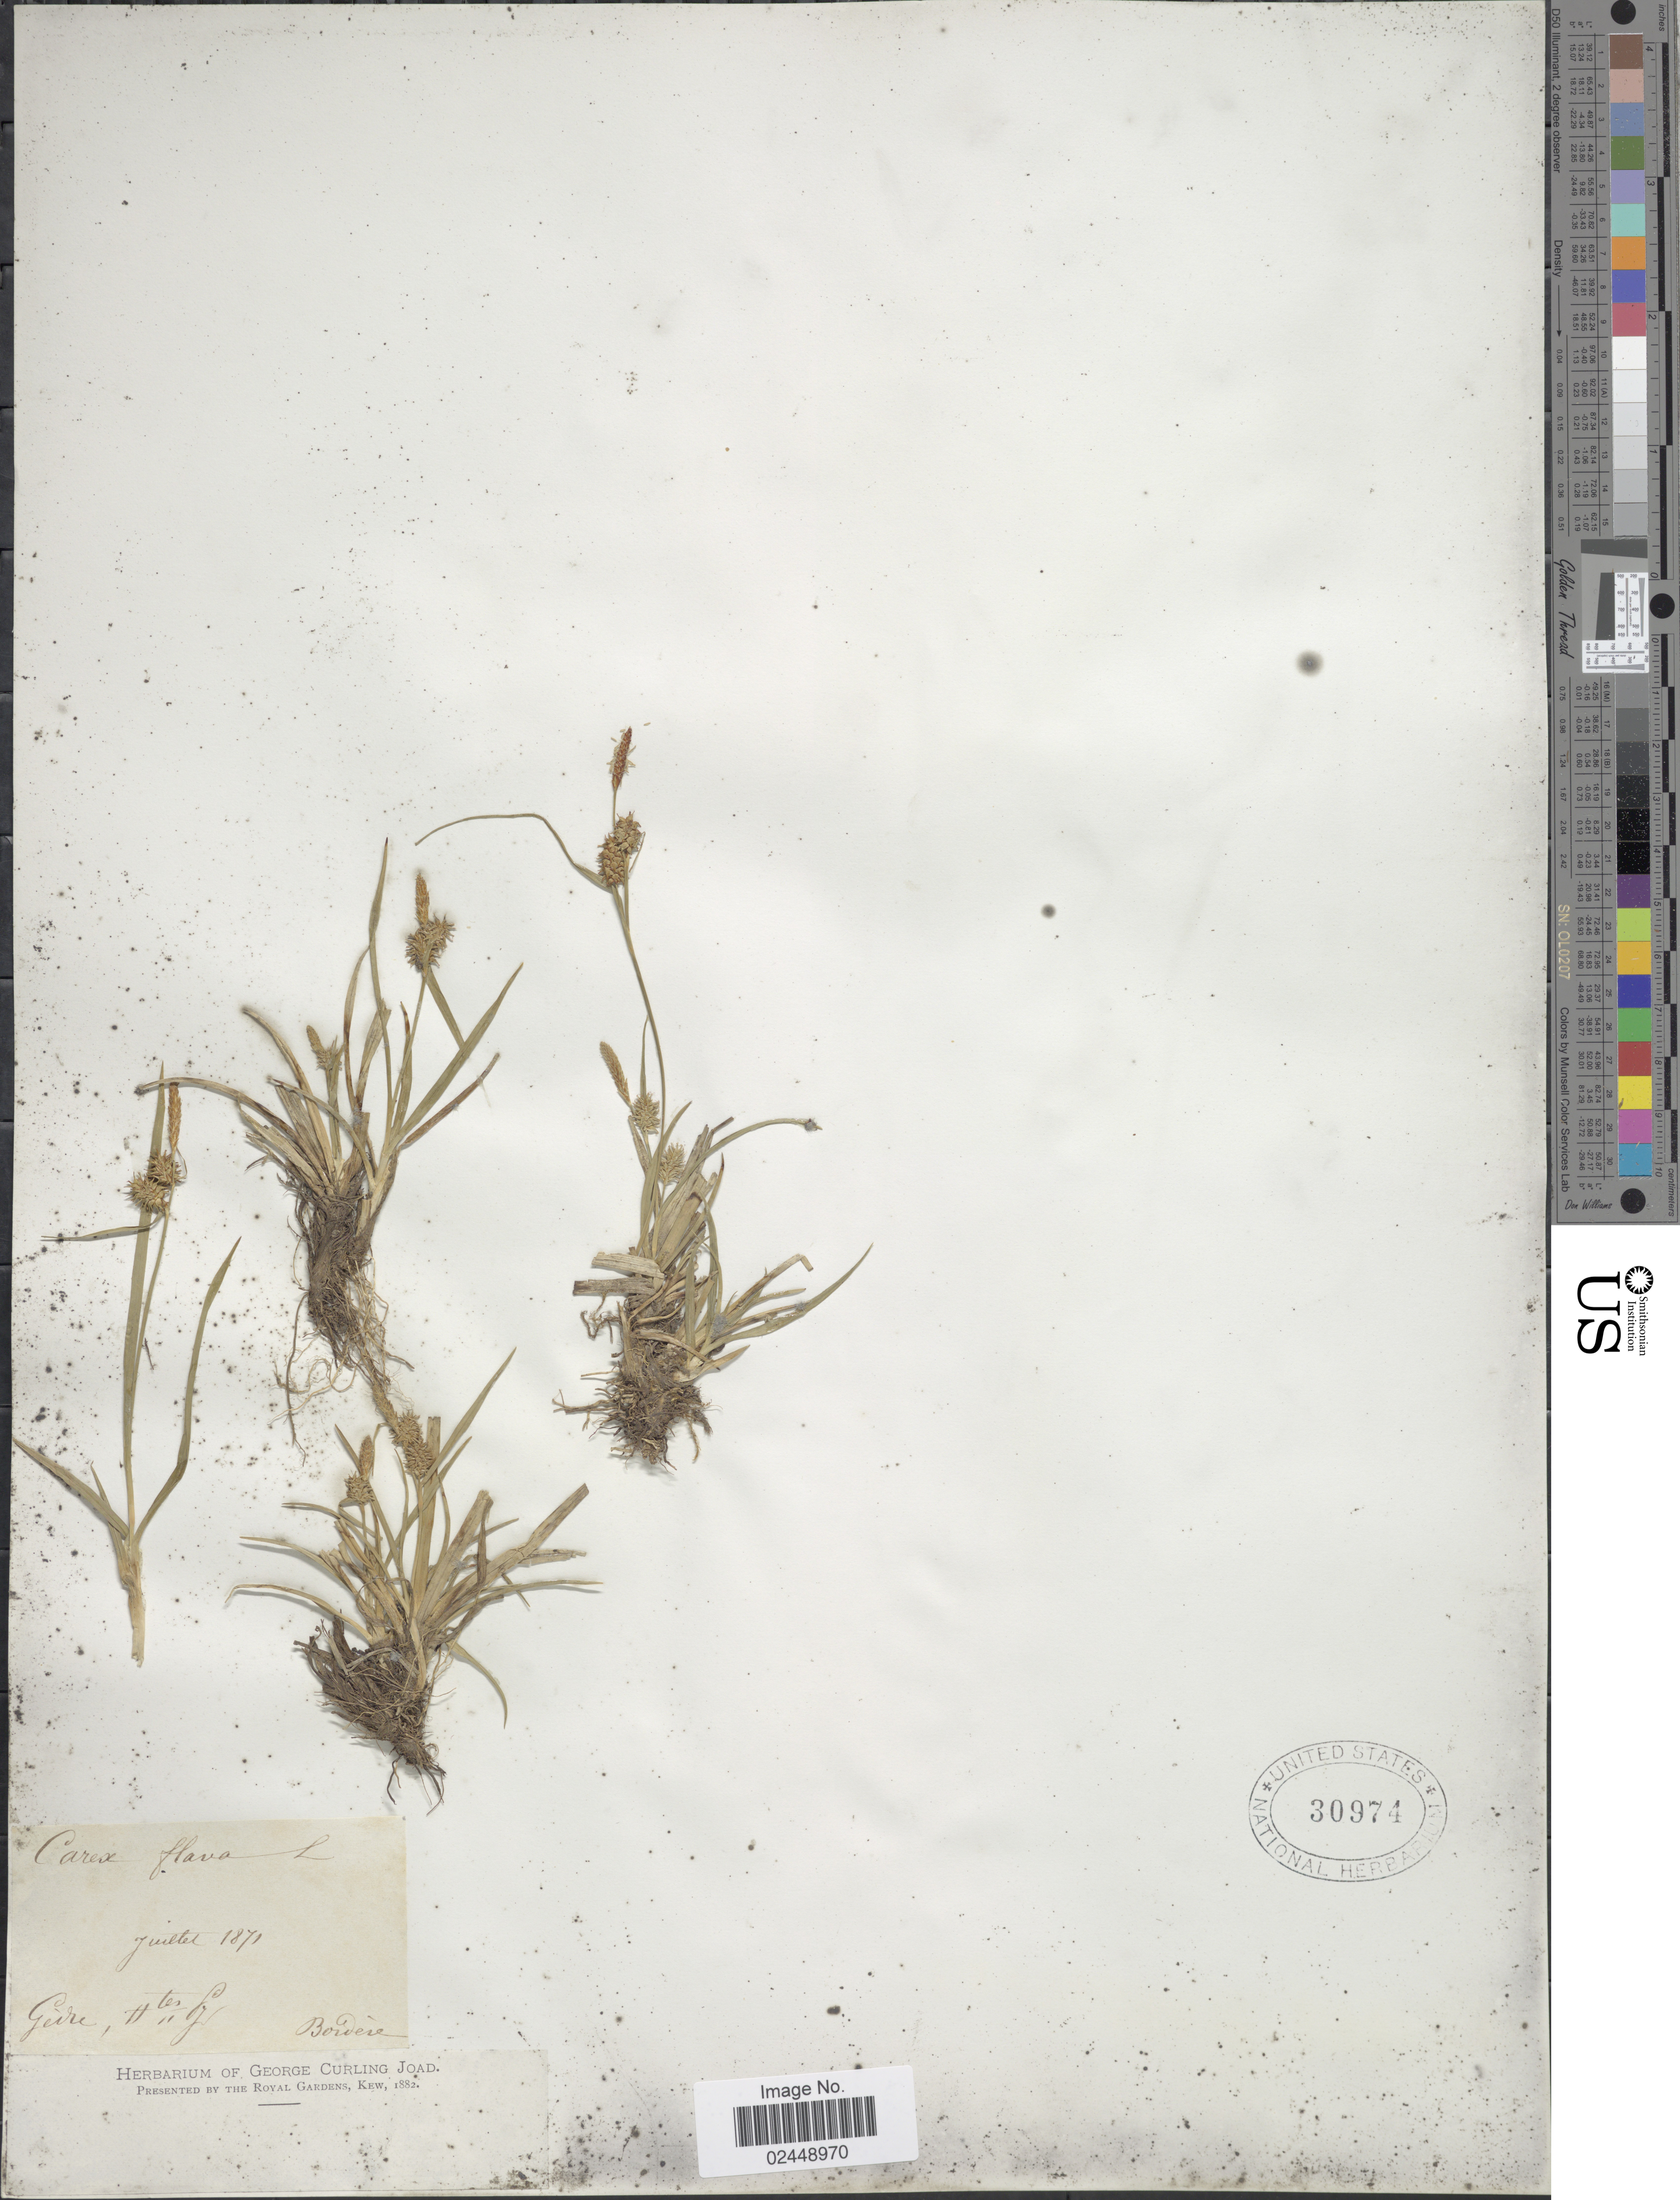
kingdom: Plantae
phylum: Tracheophyta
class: Liliopsida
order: Poales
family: Cyperaceae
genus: Carex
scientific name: Carex flava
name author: L.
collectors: -. Bordère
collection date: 1871-07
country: France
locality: Geire, Ites Gr. [interpreted]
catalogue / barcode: US 30974